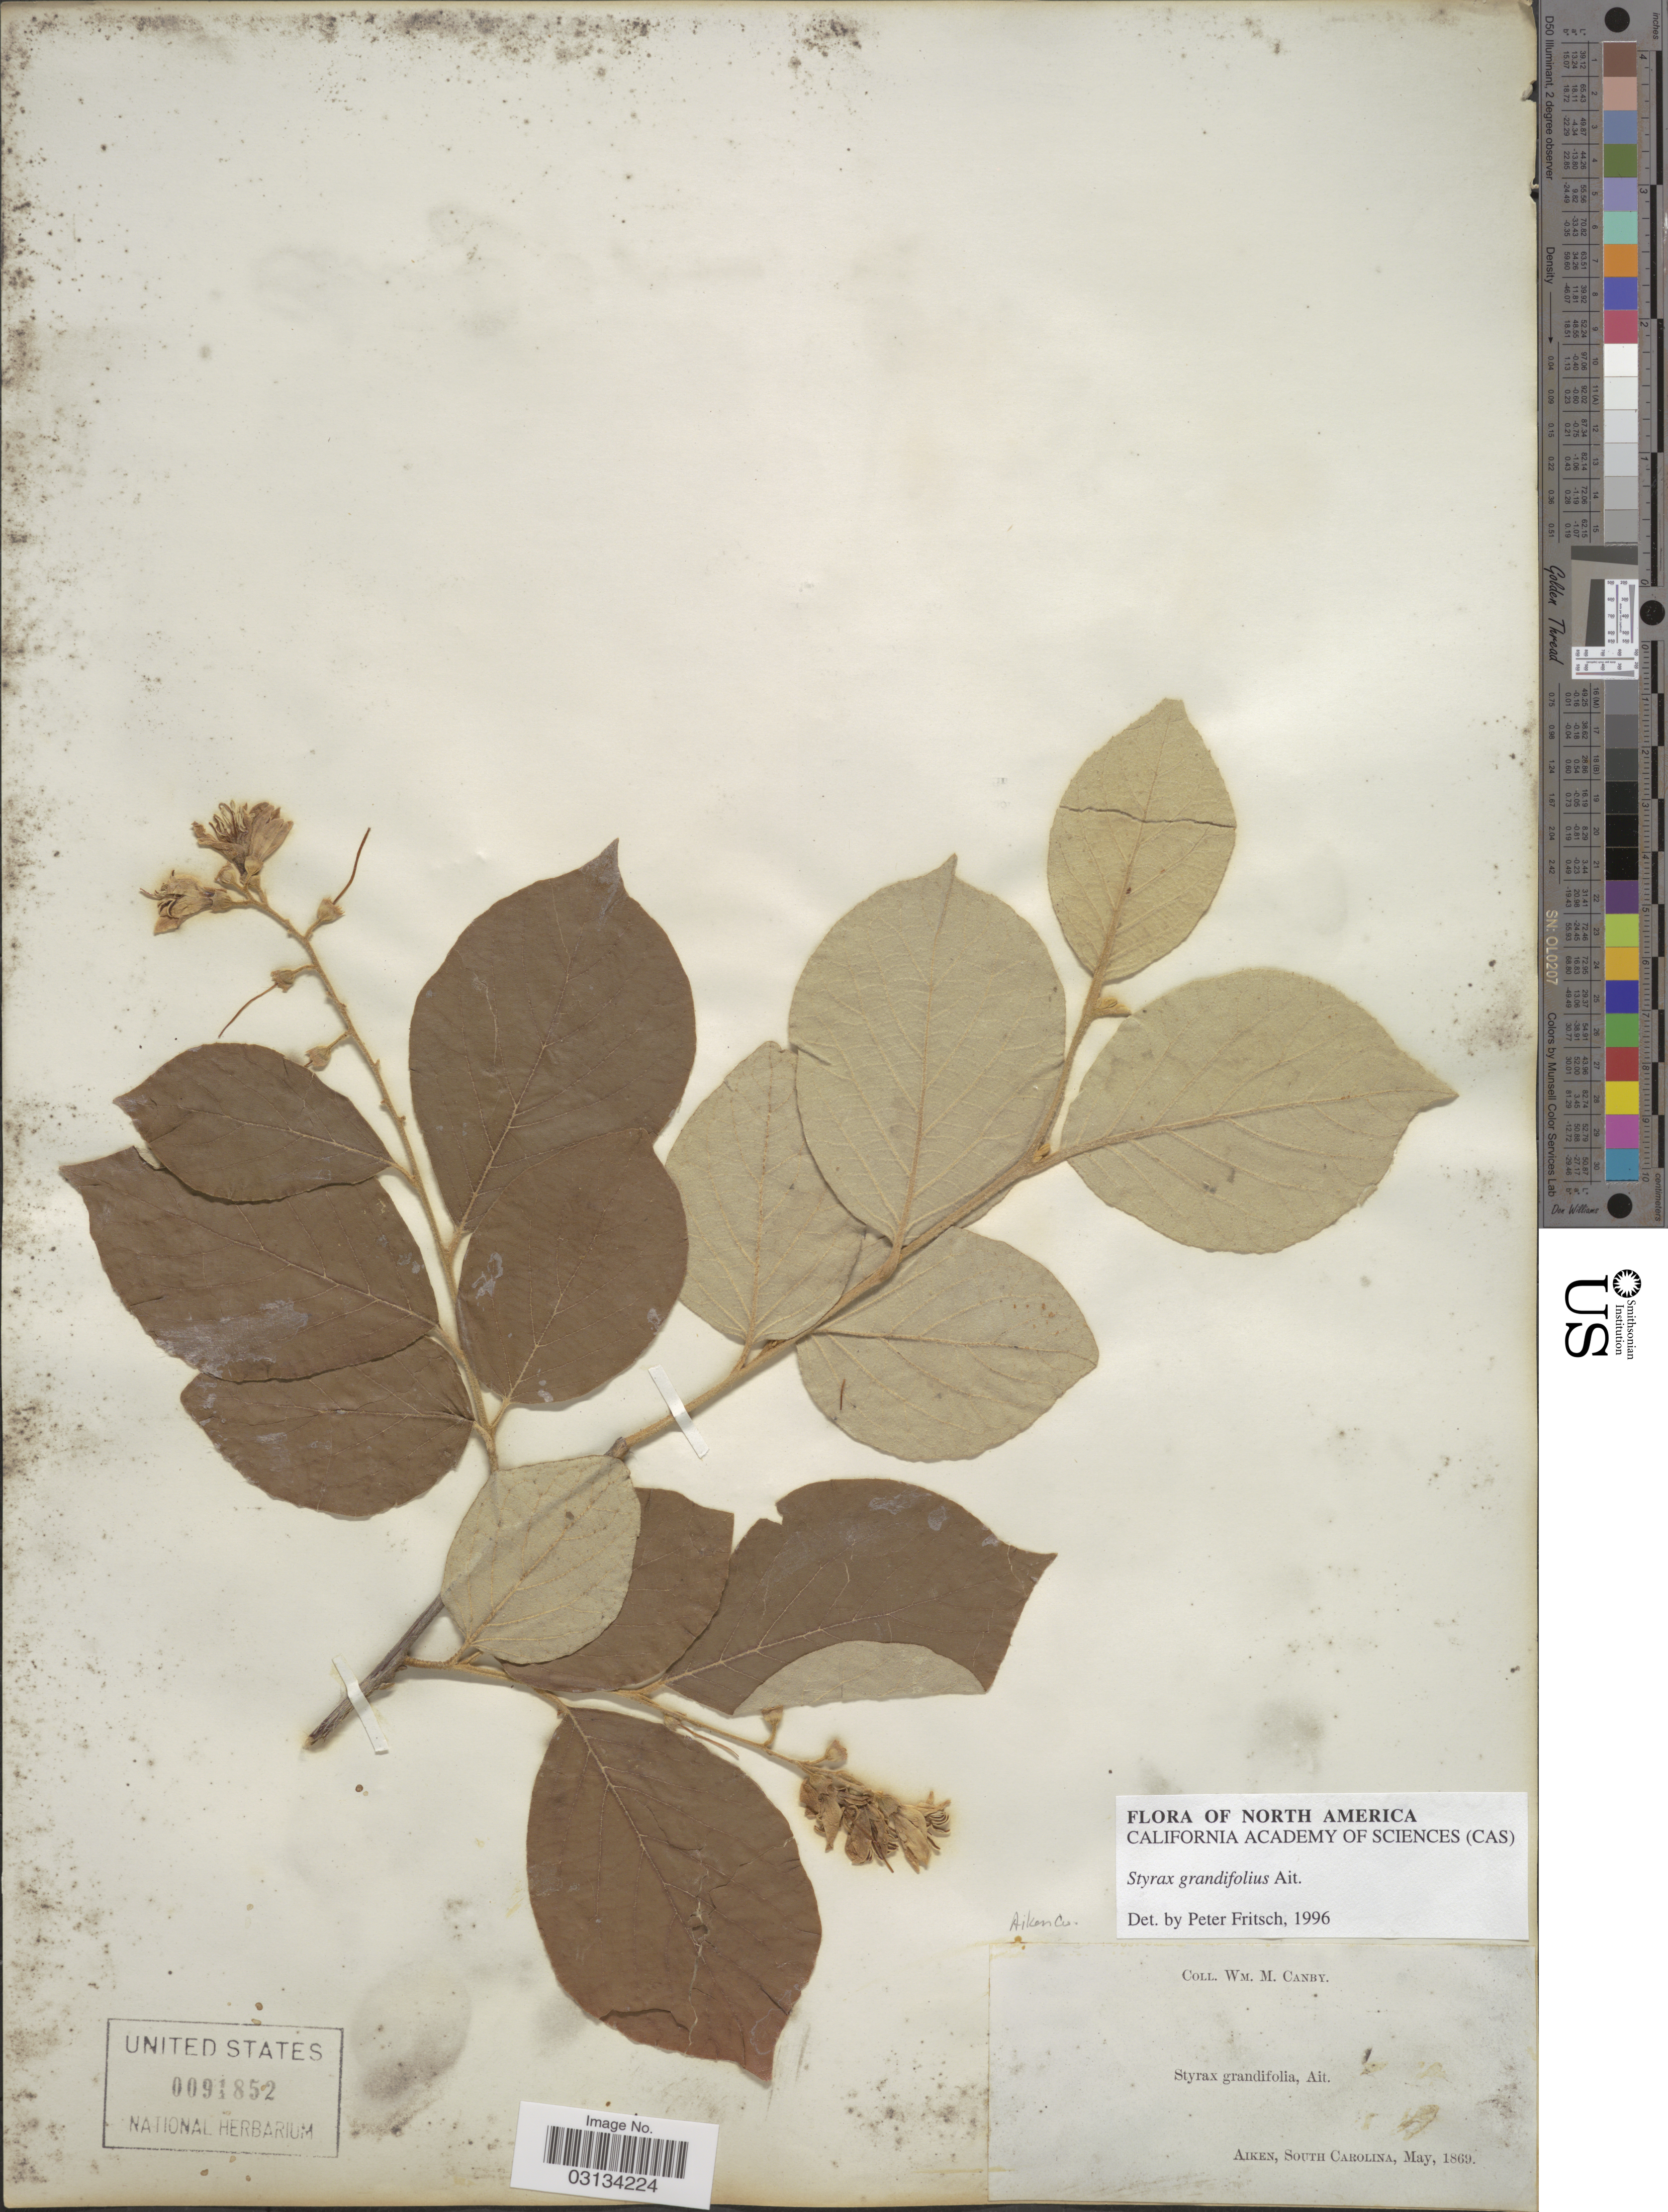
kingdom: Plantae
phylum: Tracheophyta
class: Magnoliopsida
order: Ericales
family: Styracaceae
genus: Styrax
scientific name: Styrax grandifolius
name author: Aiton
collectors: W. M. Canby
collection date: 1869-05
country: United States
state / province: South Carolina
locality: Aiken.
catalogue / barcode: US 91852